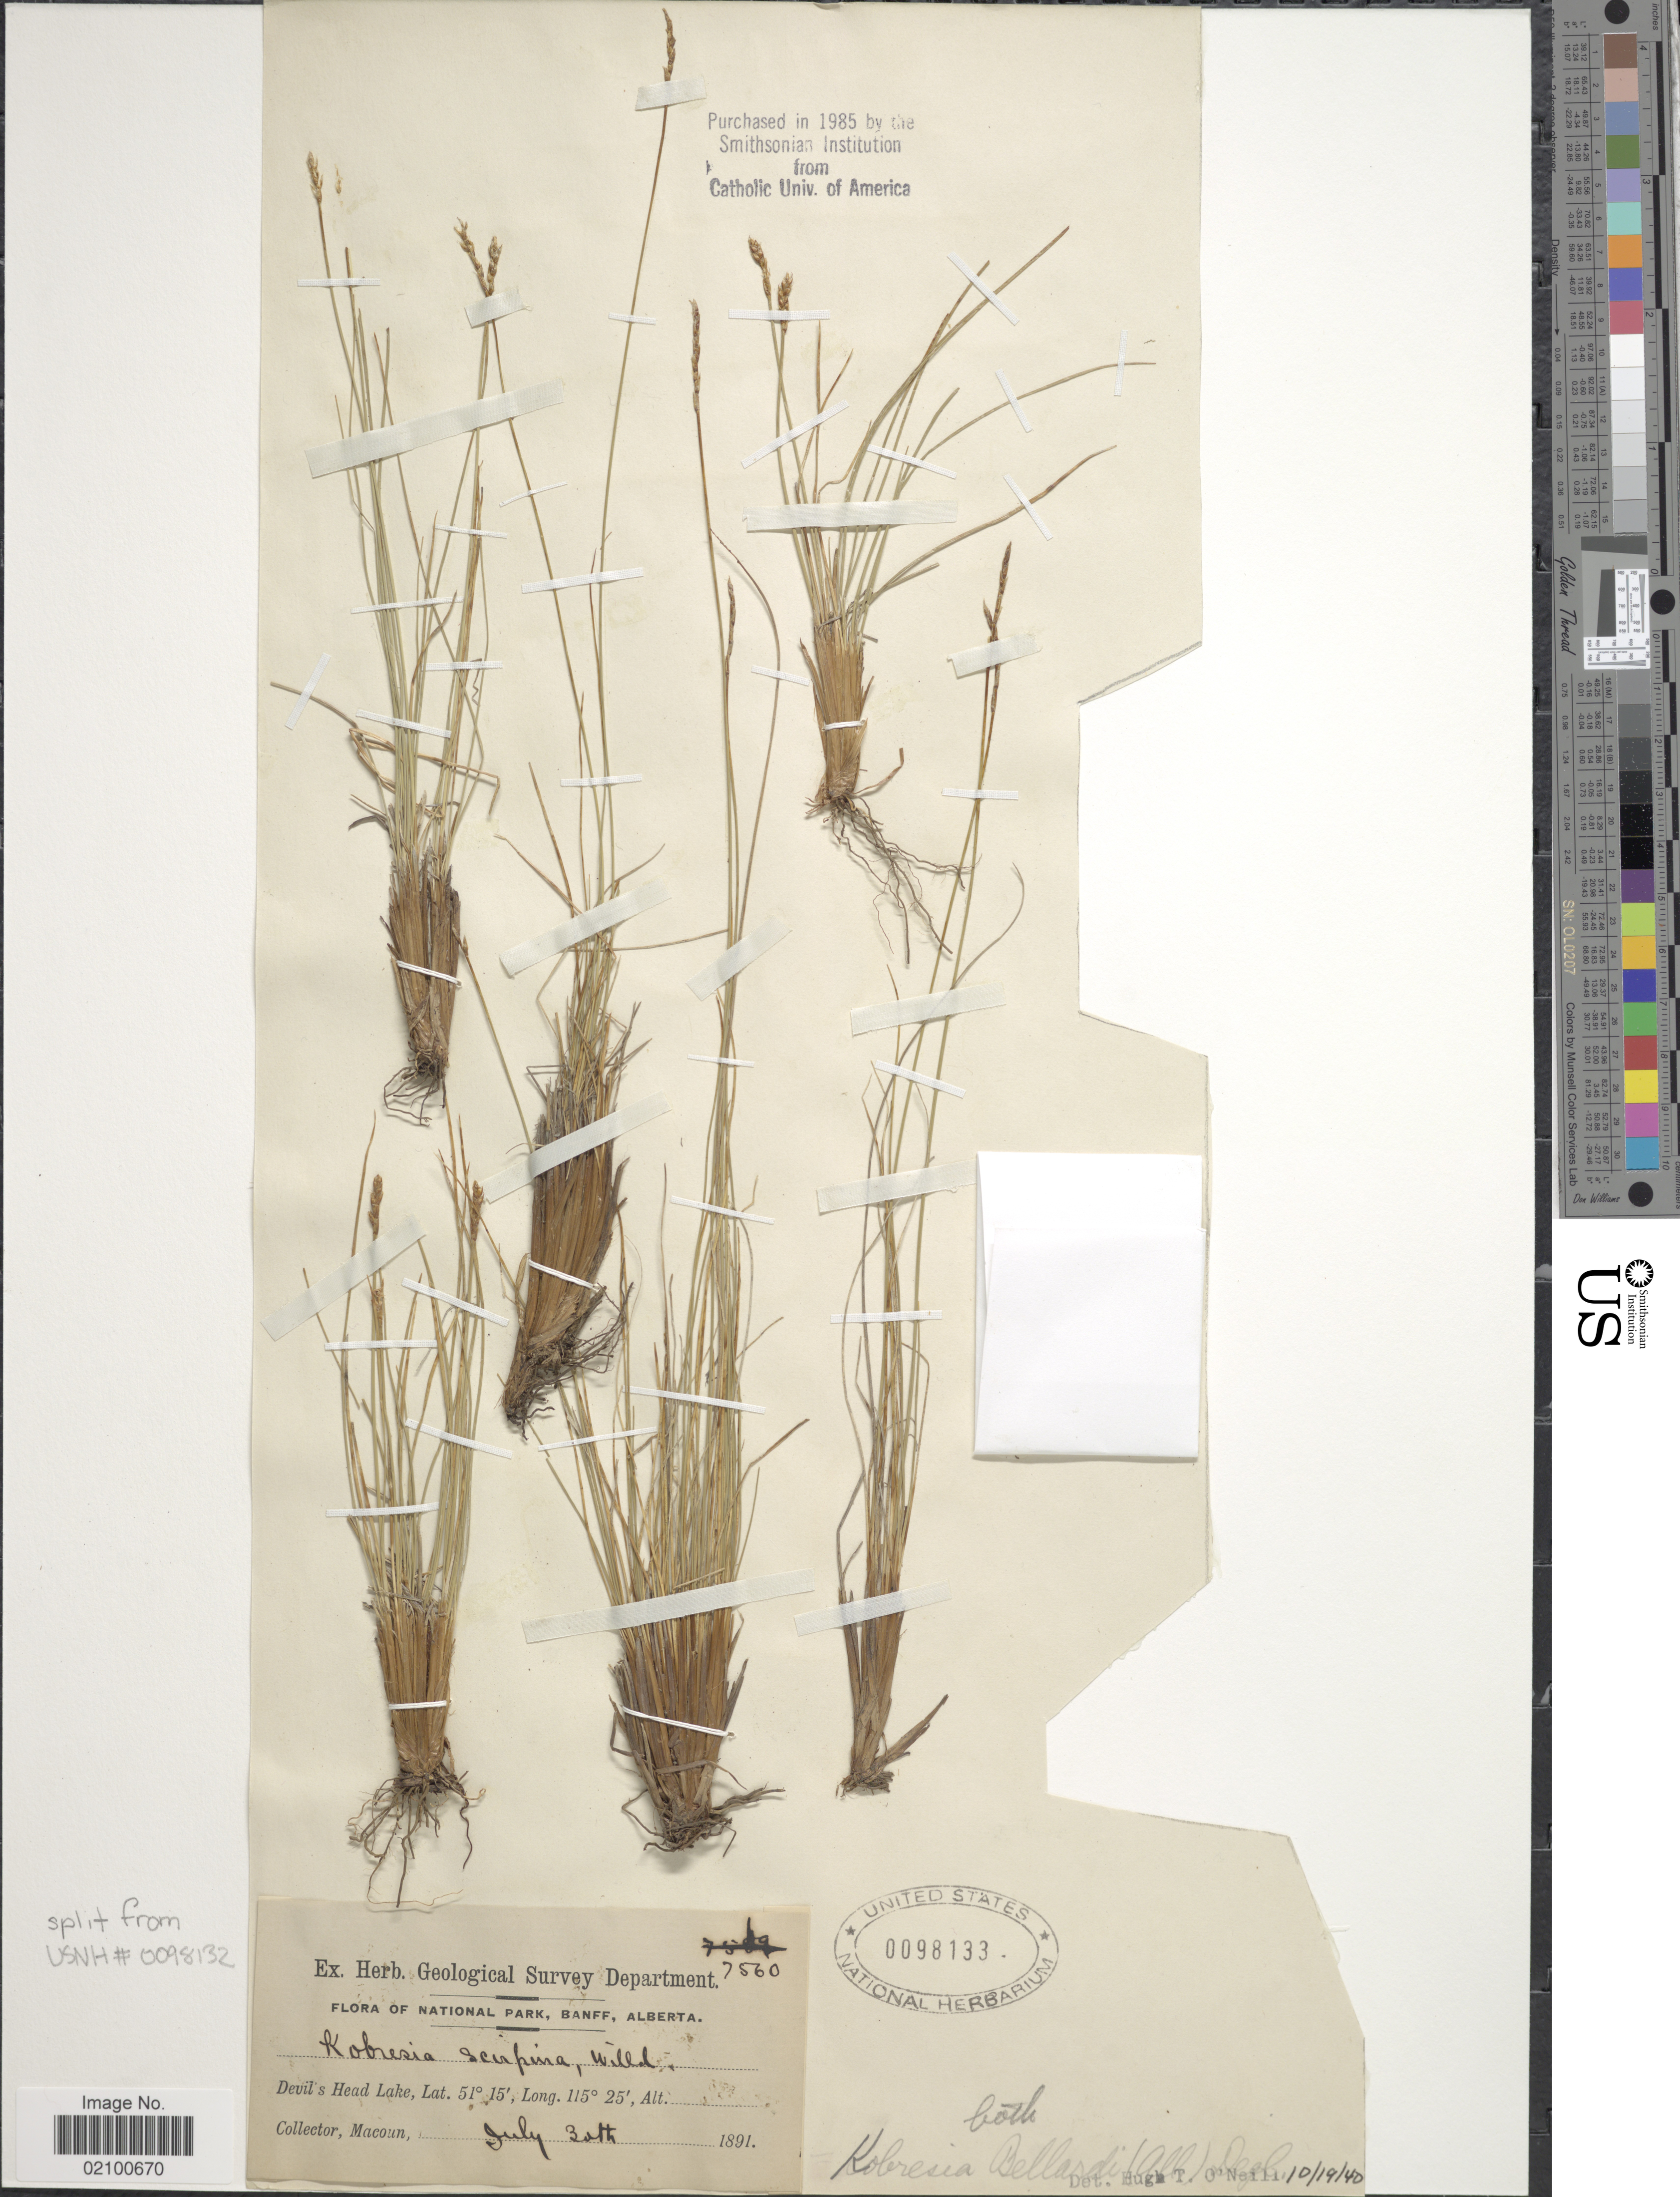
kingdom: Plantae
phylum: Tracheophyta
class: Liliopsida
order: Poales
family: Cyperaceae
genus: Carex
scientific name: Carex myosuroides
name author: Vill.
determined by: Strong, M. T., (US), Smithsonian Institution - National Museum of Natural History (UNITED STATES)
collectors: -- Macoun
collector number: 7560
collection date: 1891-07-30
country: Canada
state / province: Alberta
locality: National Park, Banff, Devil's Head Lake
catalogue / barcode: US 98133